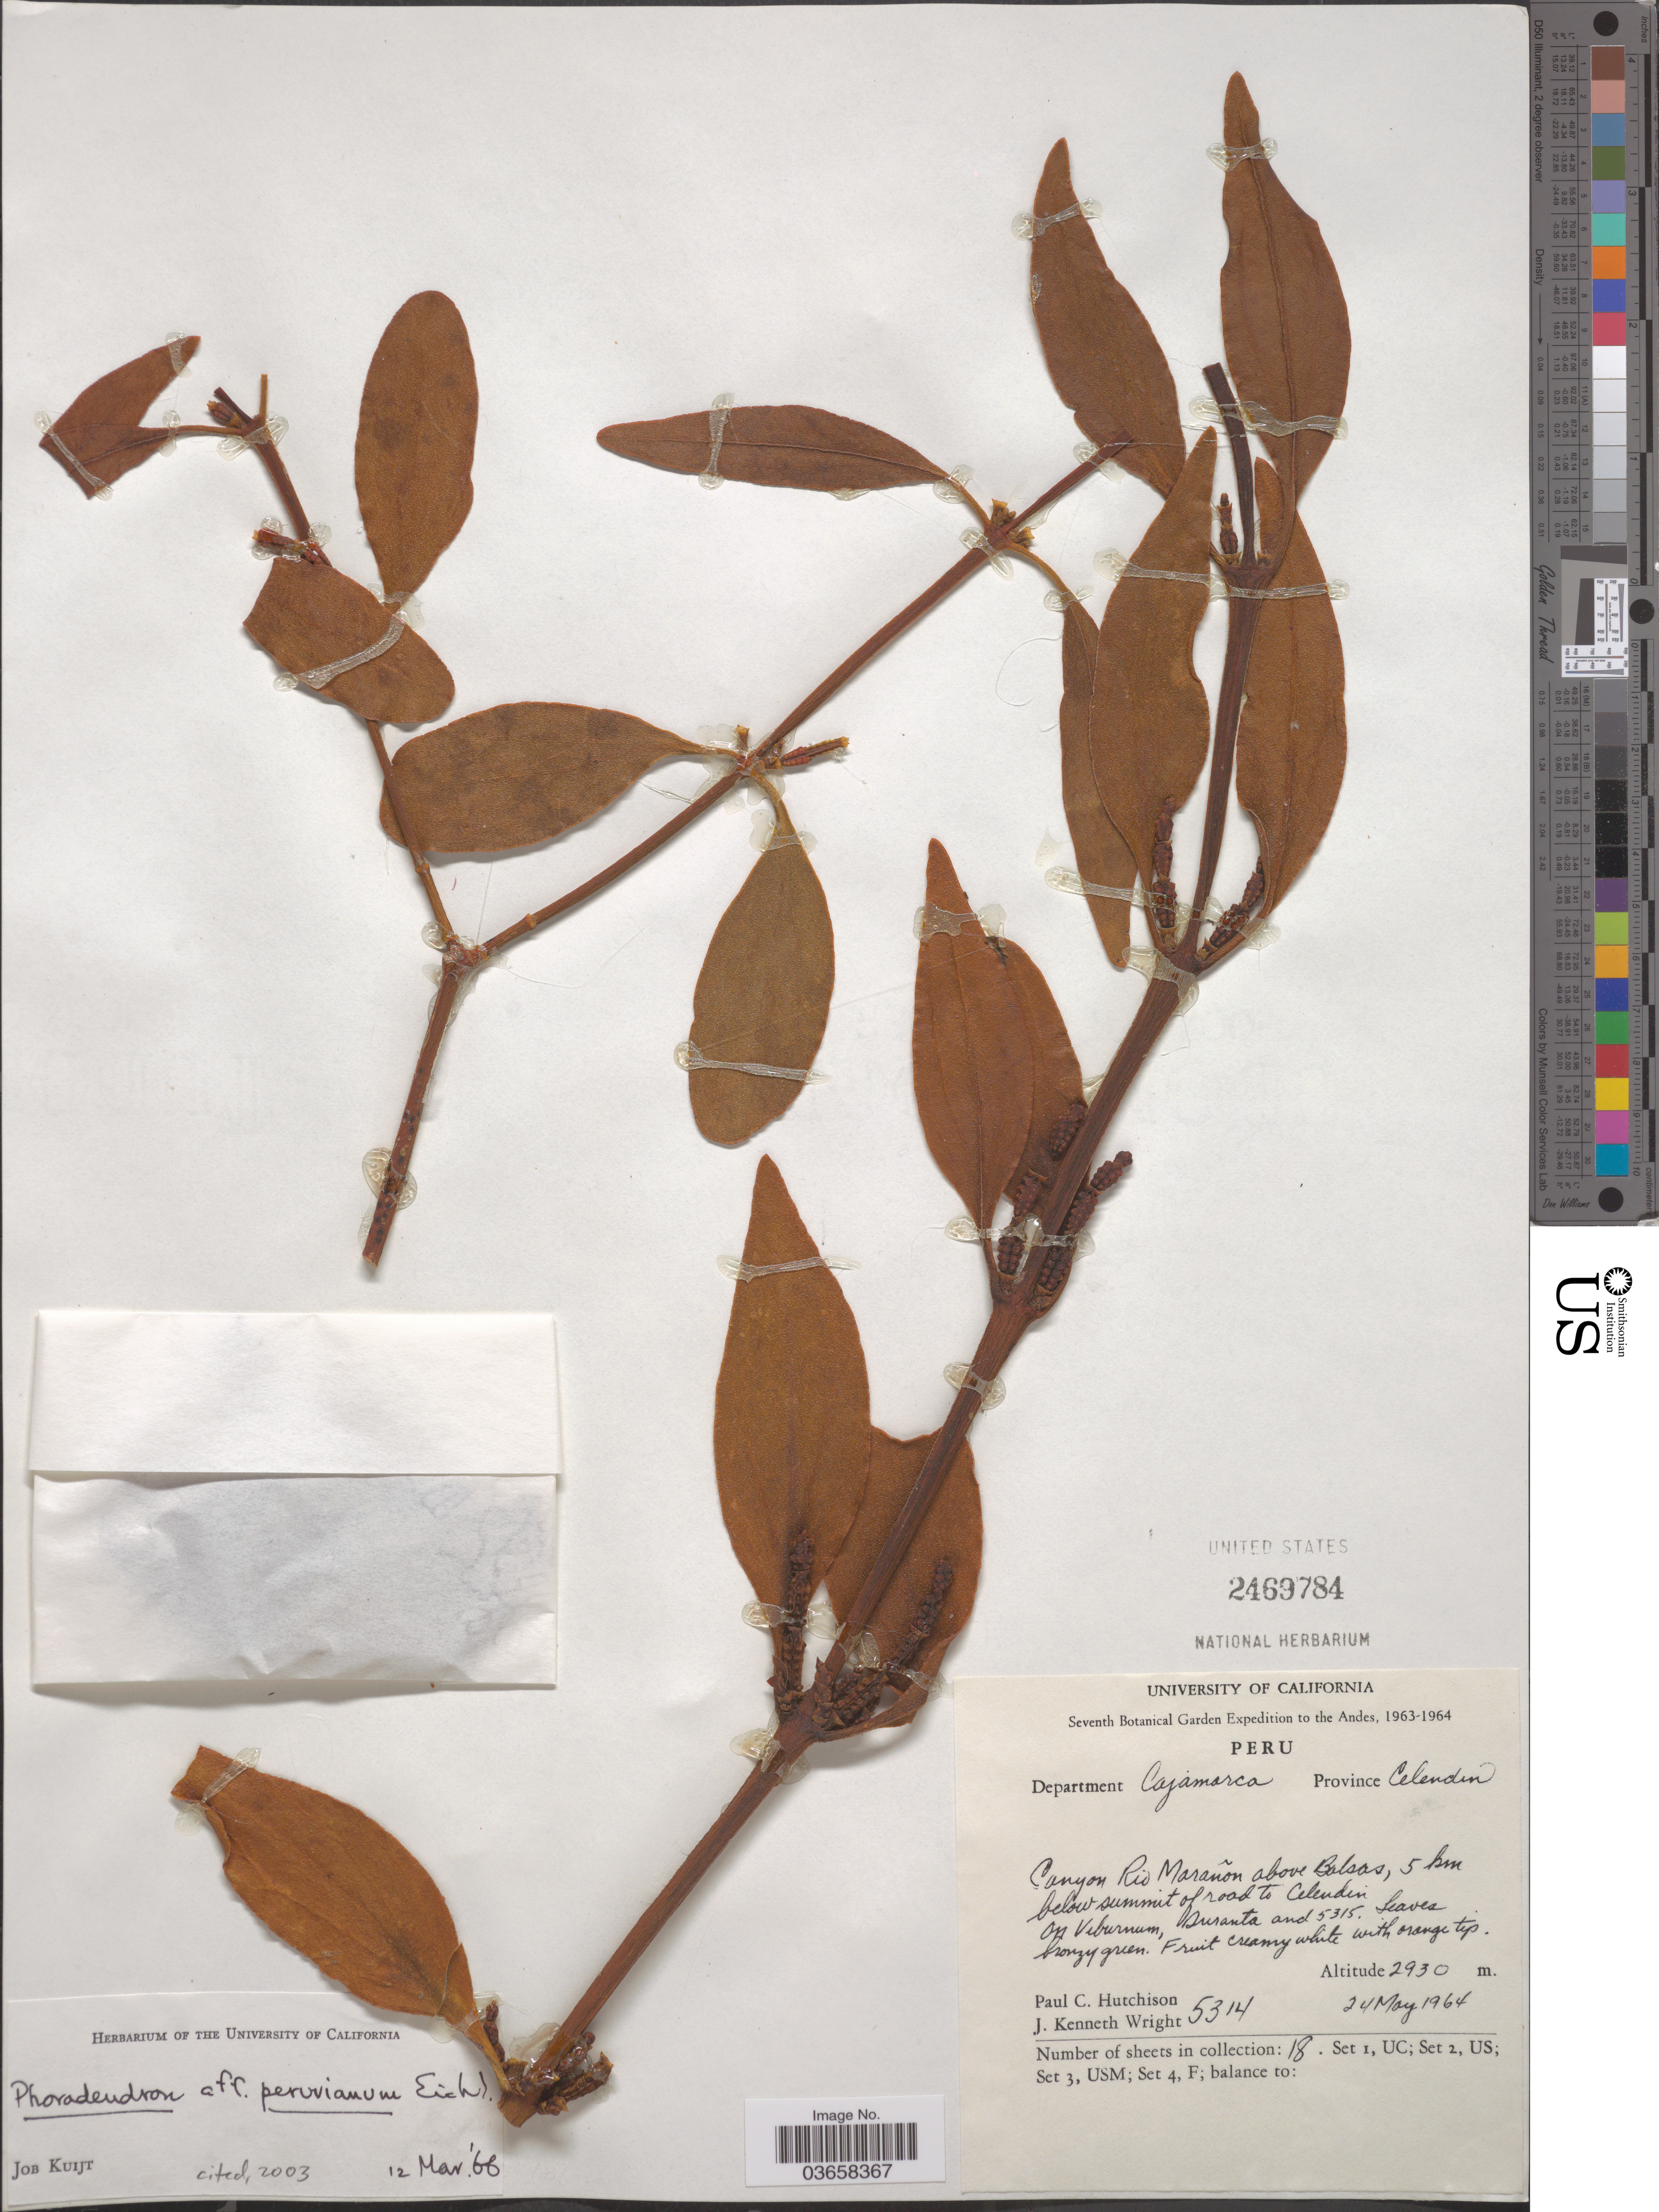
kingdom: Plantae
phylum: Tracheophyta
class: Magnoliopsida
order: Santalales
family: Viscaceae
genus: Phoradendron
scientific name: Phoradendron peruvianum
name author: Eichler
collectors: P. C. Hutchison & J. K. Wright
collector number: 5314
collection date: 1964-05-24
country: Peru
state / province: Cajamarca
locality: The Andes. Department Cajamarca, Province Celendin. Canyon Rio Marañon above Balsas, 5 km below summit of road to Celendin.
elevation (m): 2930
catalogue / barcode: US 2469784